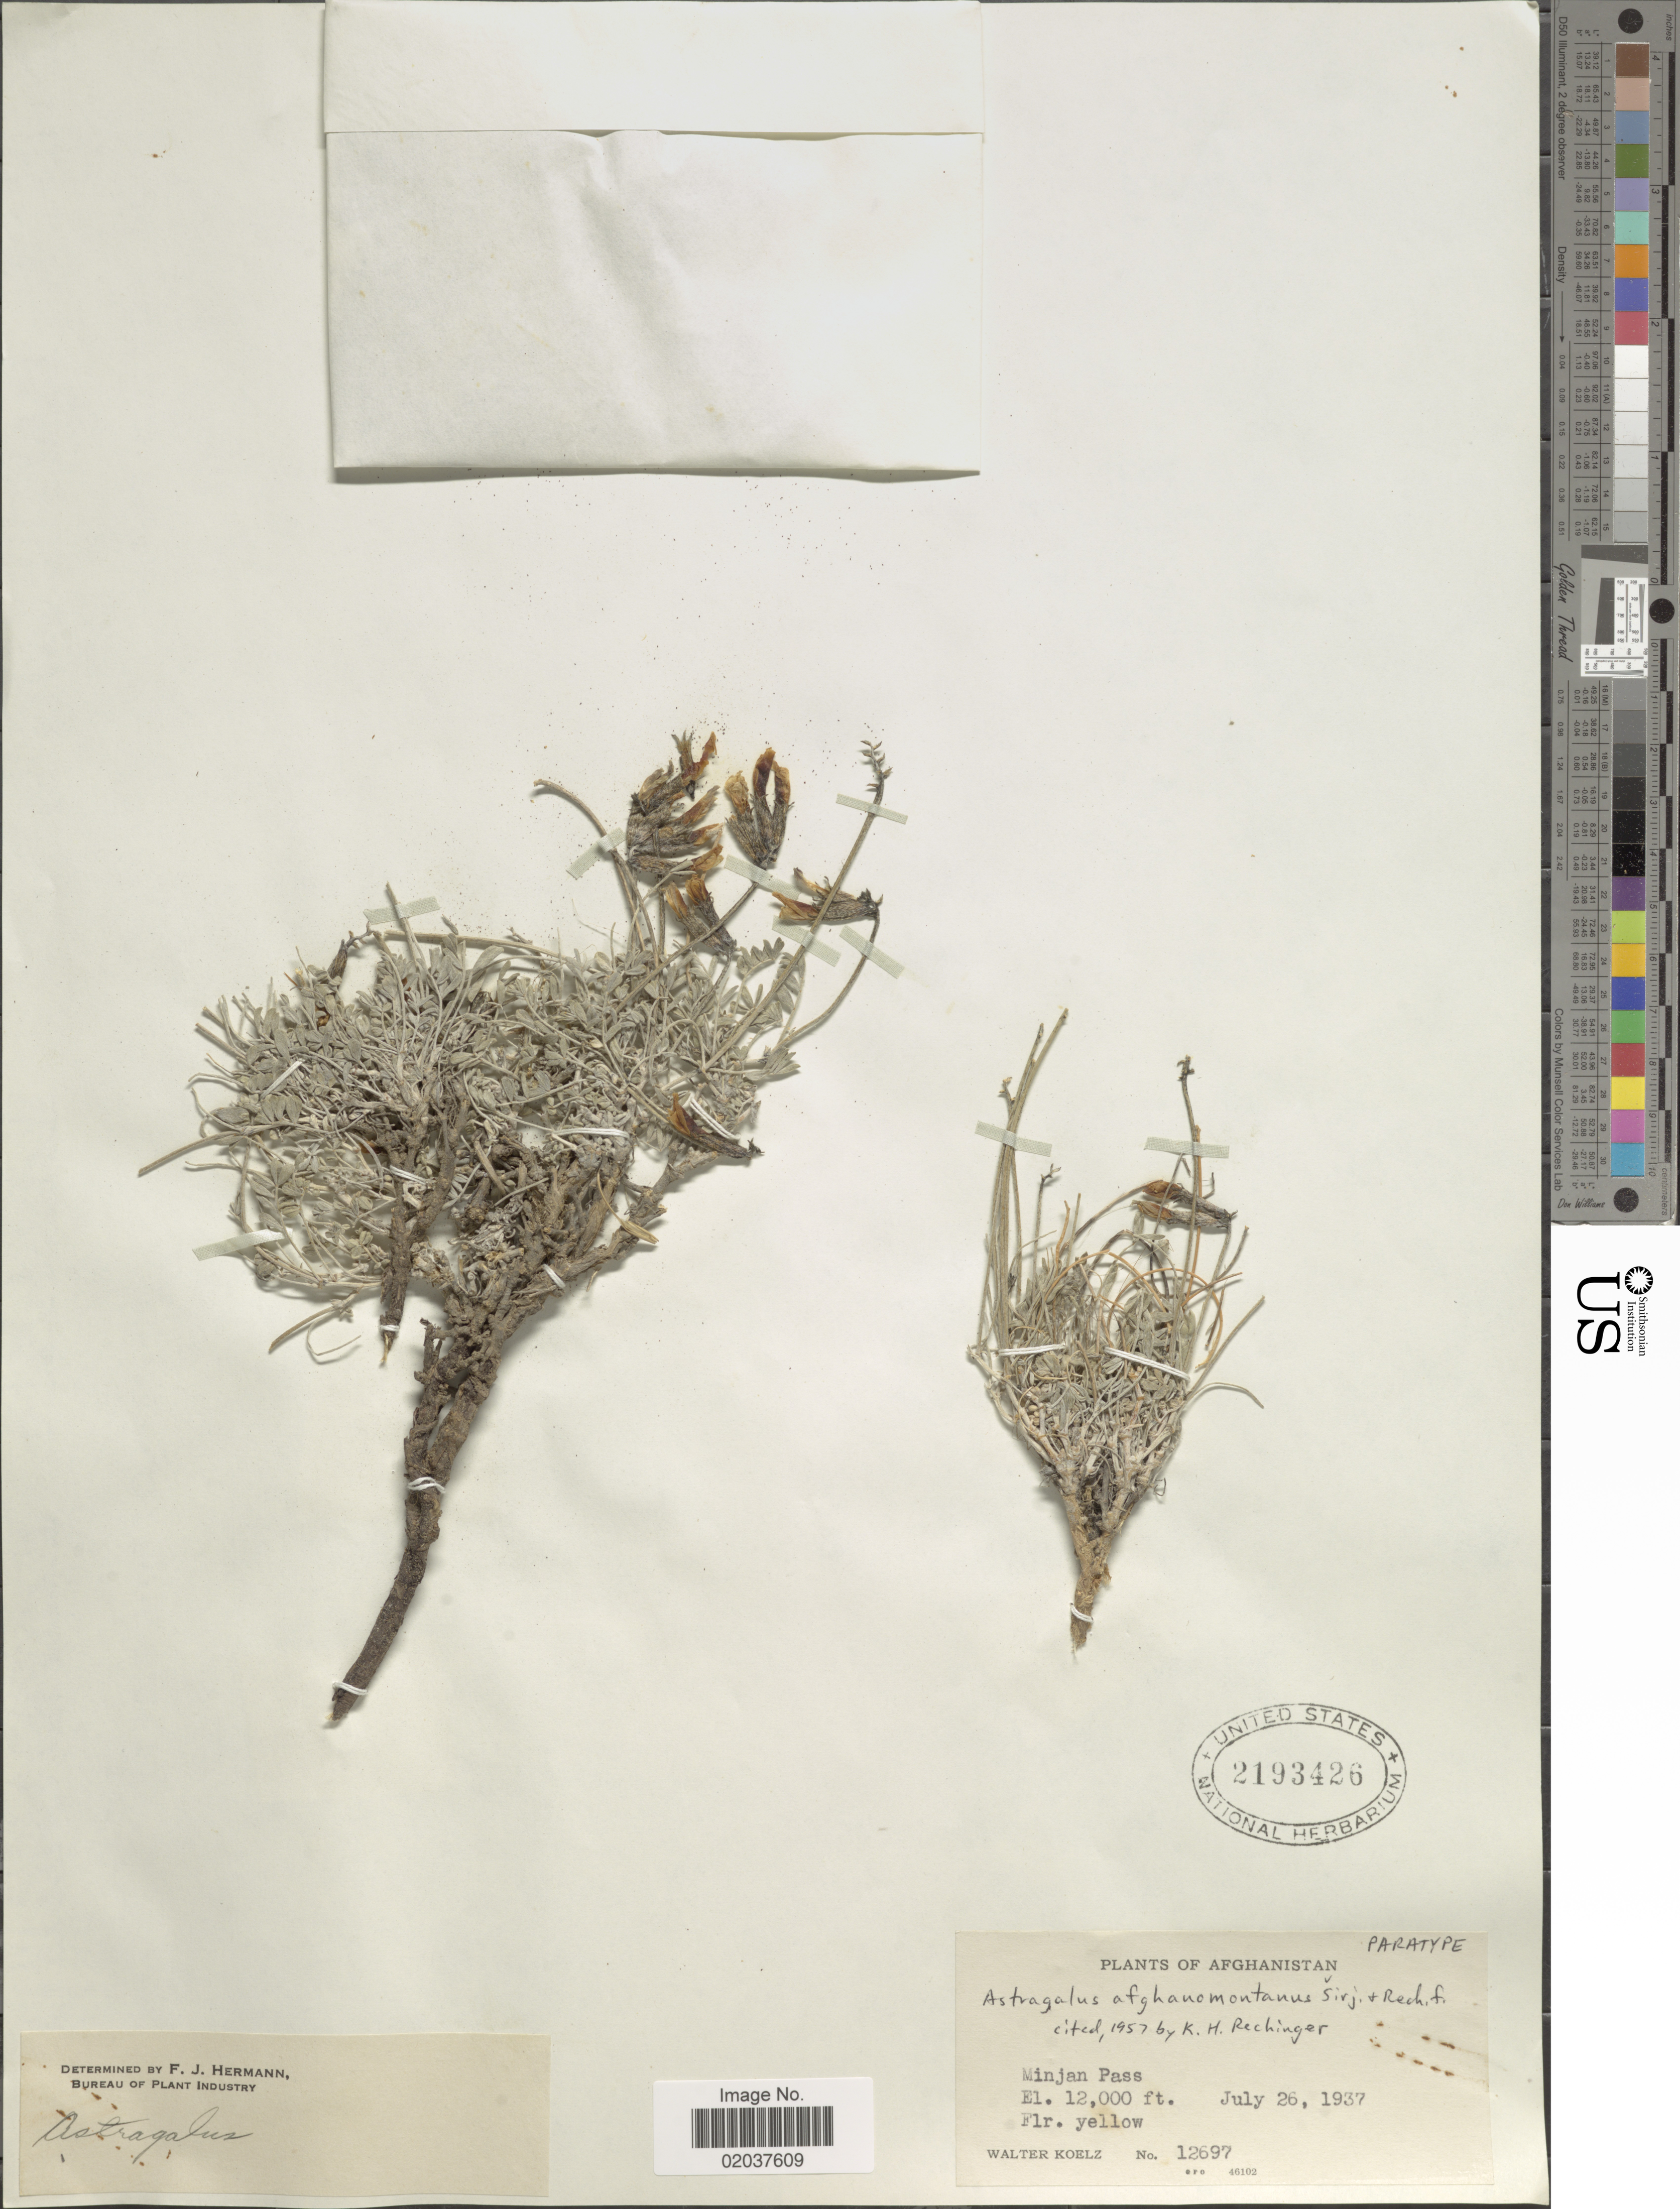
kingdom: Plantae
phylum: Tracheophyta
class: Magnoliopsida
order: Fabales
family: Fabaceae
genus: Astragalus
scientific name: Astragalus afghanomontanus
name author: Širj. & Rech. f.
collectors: W. N. Koelz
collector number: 12697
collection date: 1937-07-26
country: Afghanistan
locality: Minjan Pass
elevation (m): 3658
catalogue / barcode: US 2193426